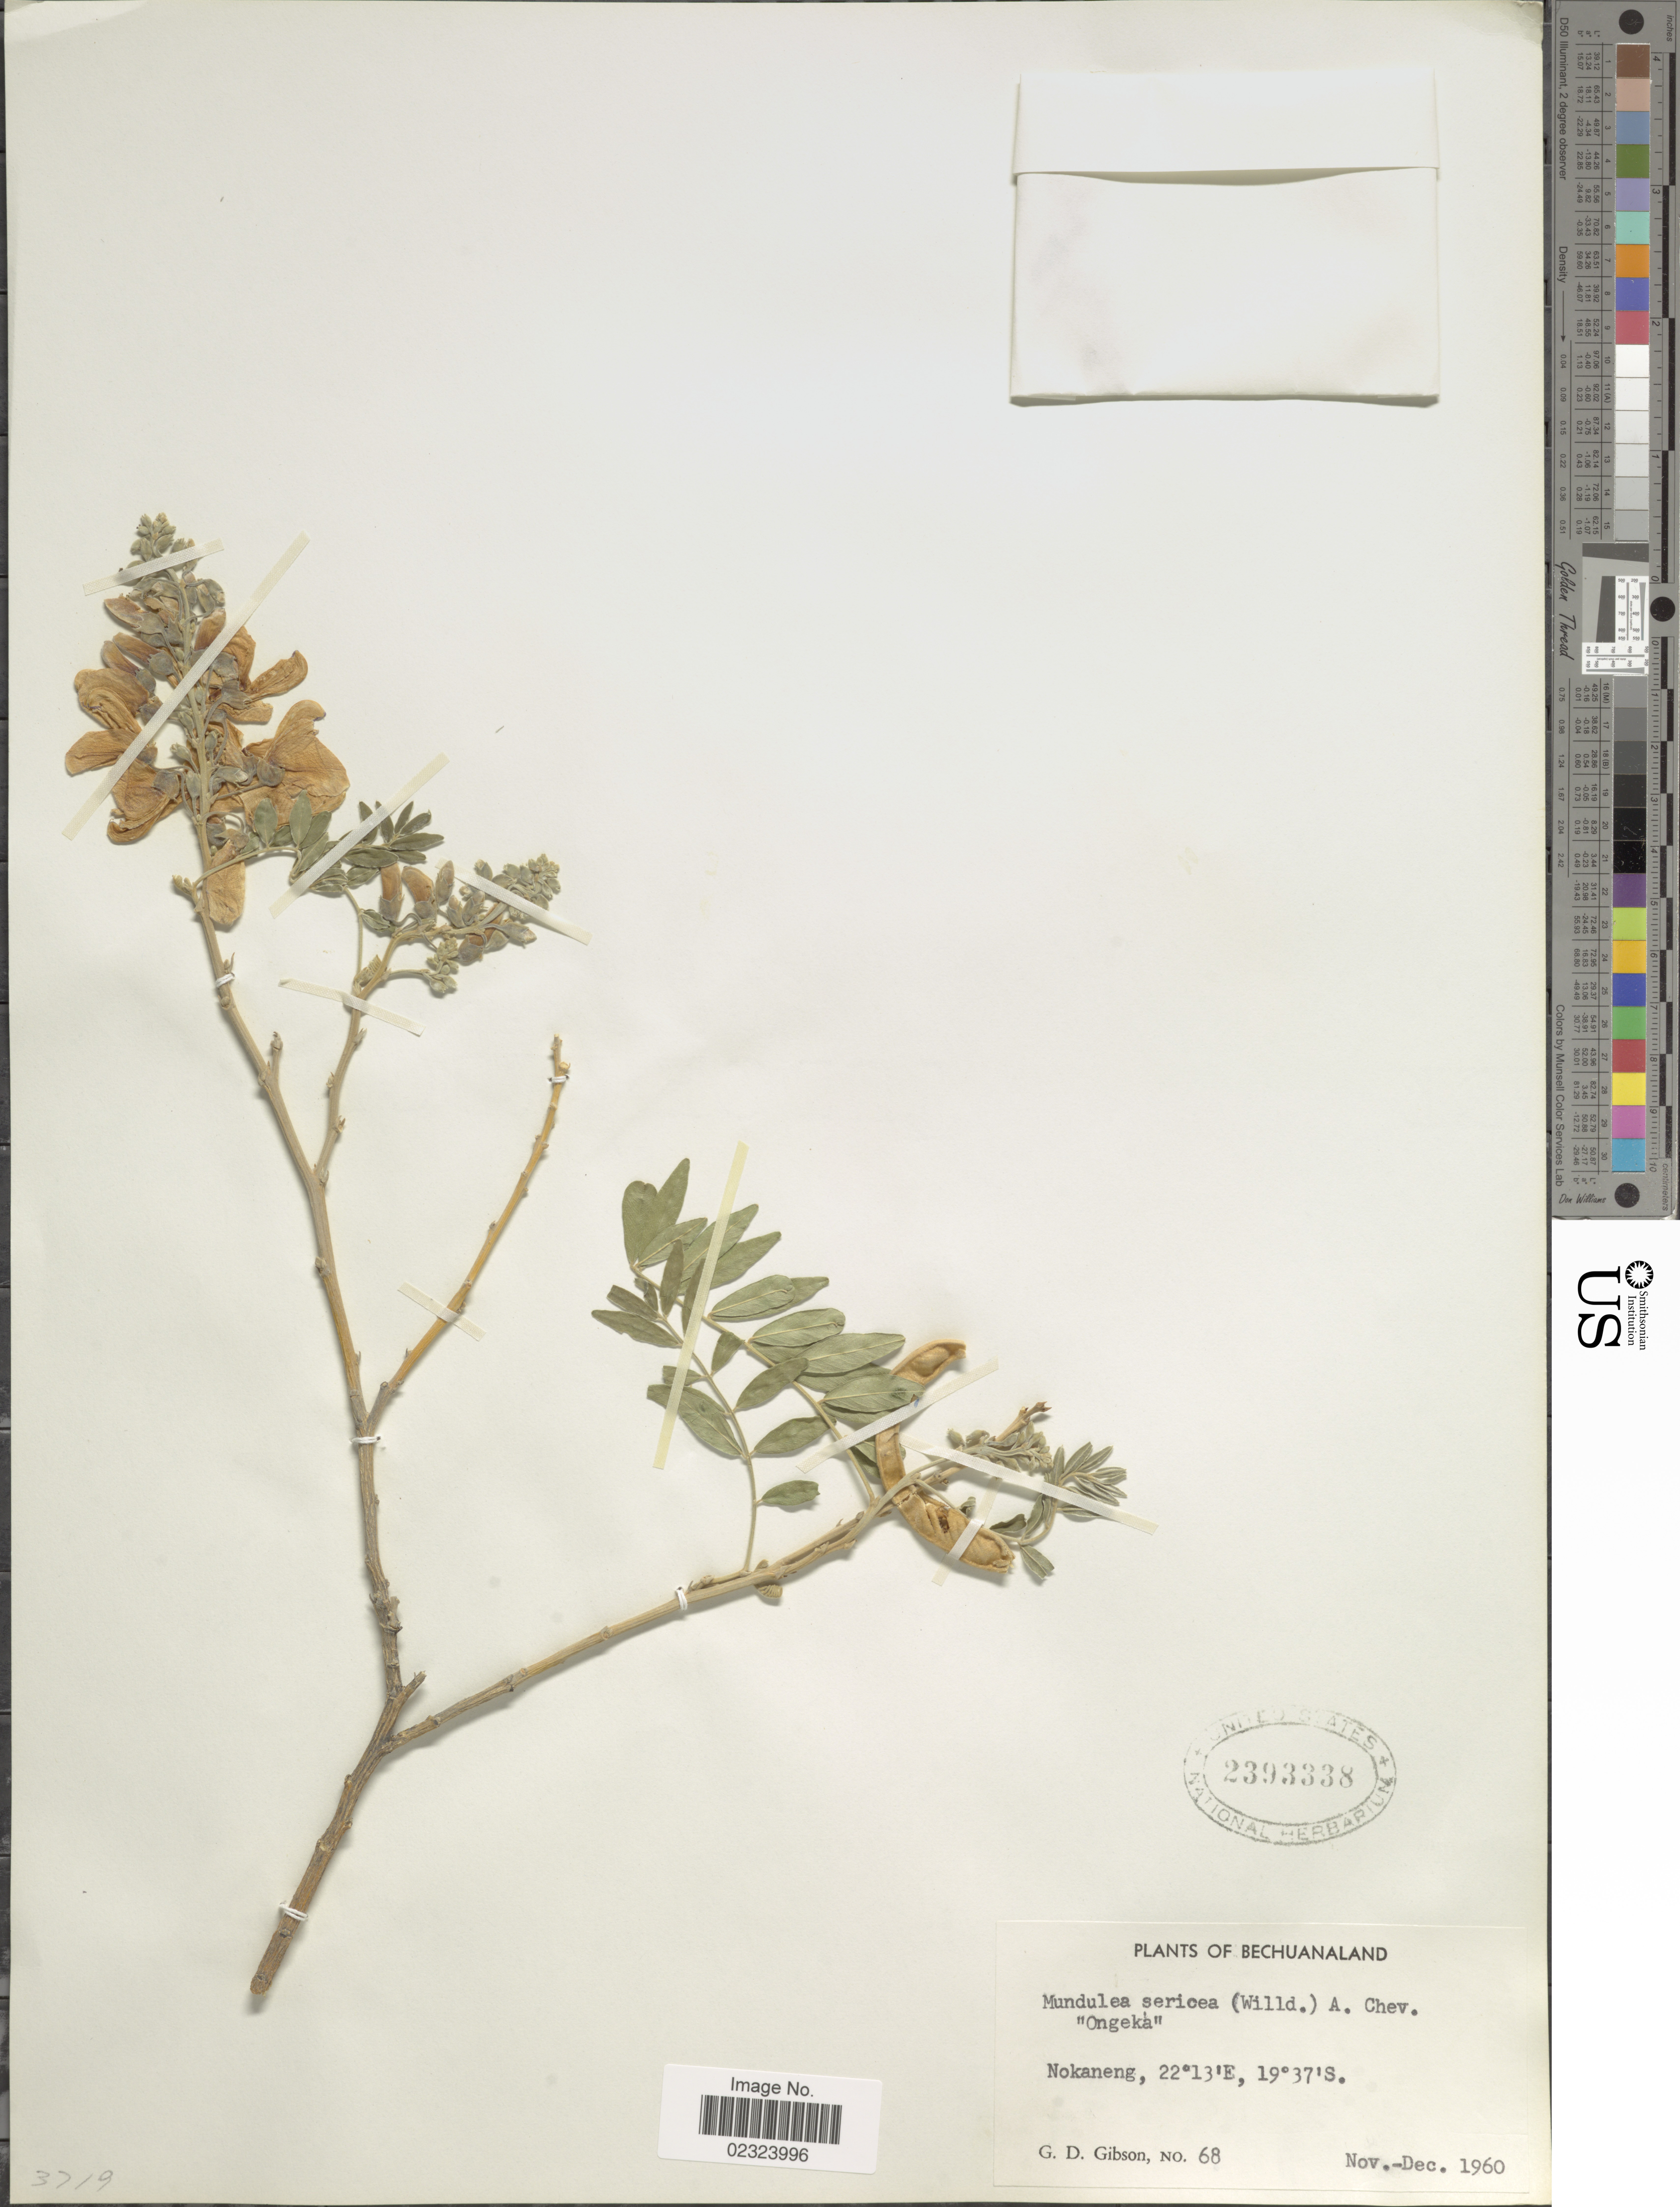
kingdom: Plantae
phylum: Tracheophyta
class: Magnoliopsida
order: Fabales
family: Fabaceae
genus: Mundulea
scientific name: Mundulea sericea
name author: (Willd.) A. Chev.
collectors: G. D. Gibson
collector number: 68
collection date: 1980-11/1980-12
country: Botswana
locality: Bechuanaland. Nokaneng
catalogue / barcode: US 2393338